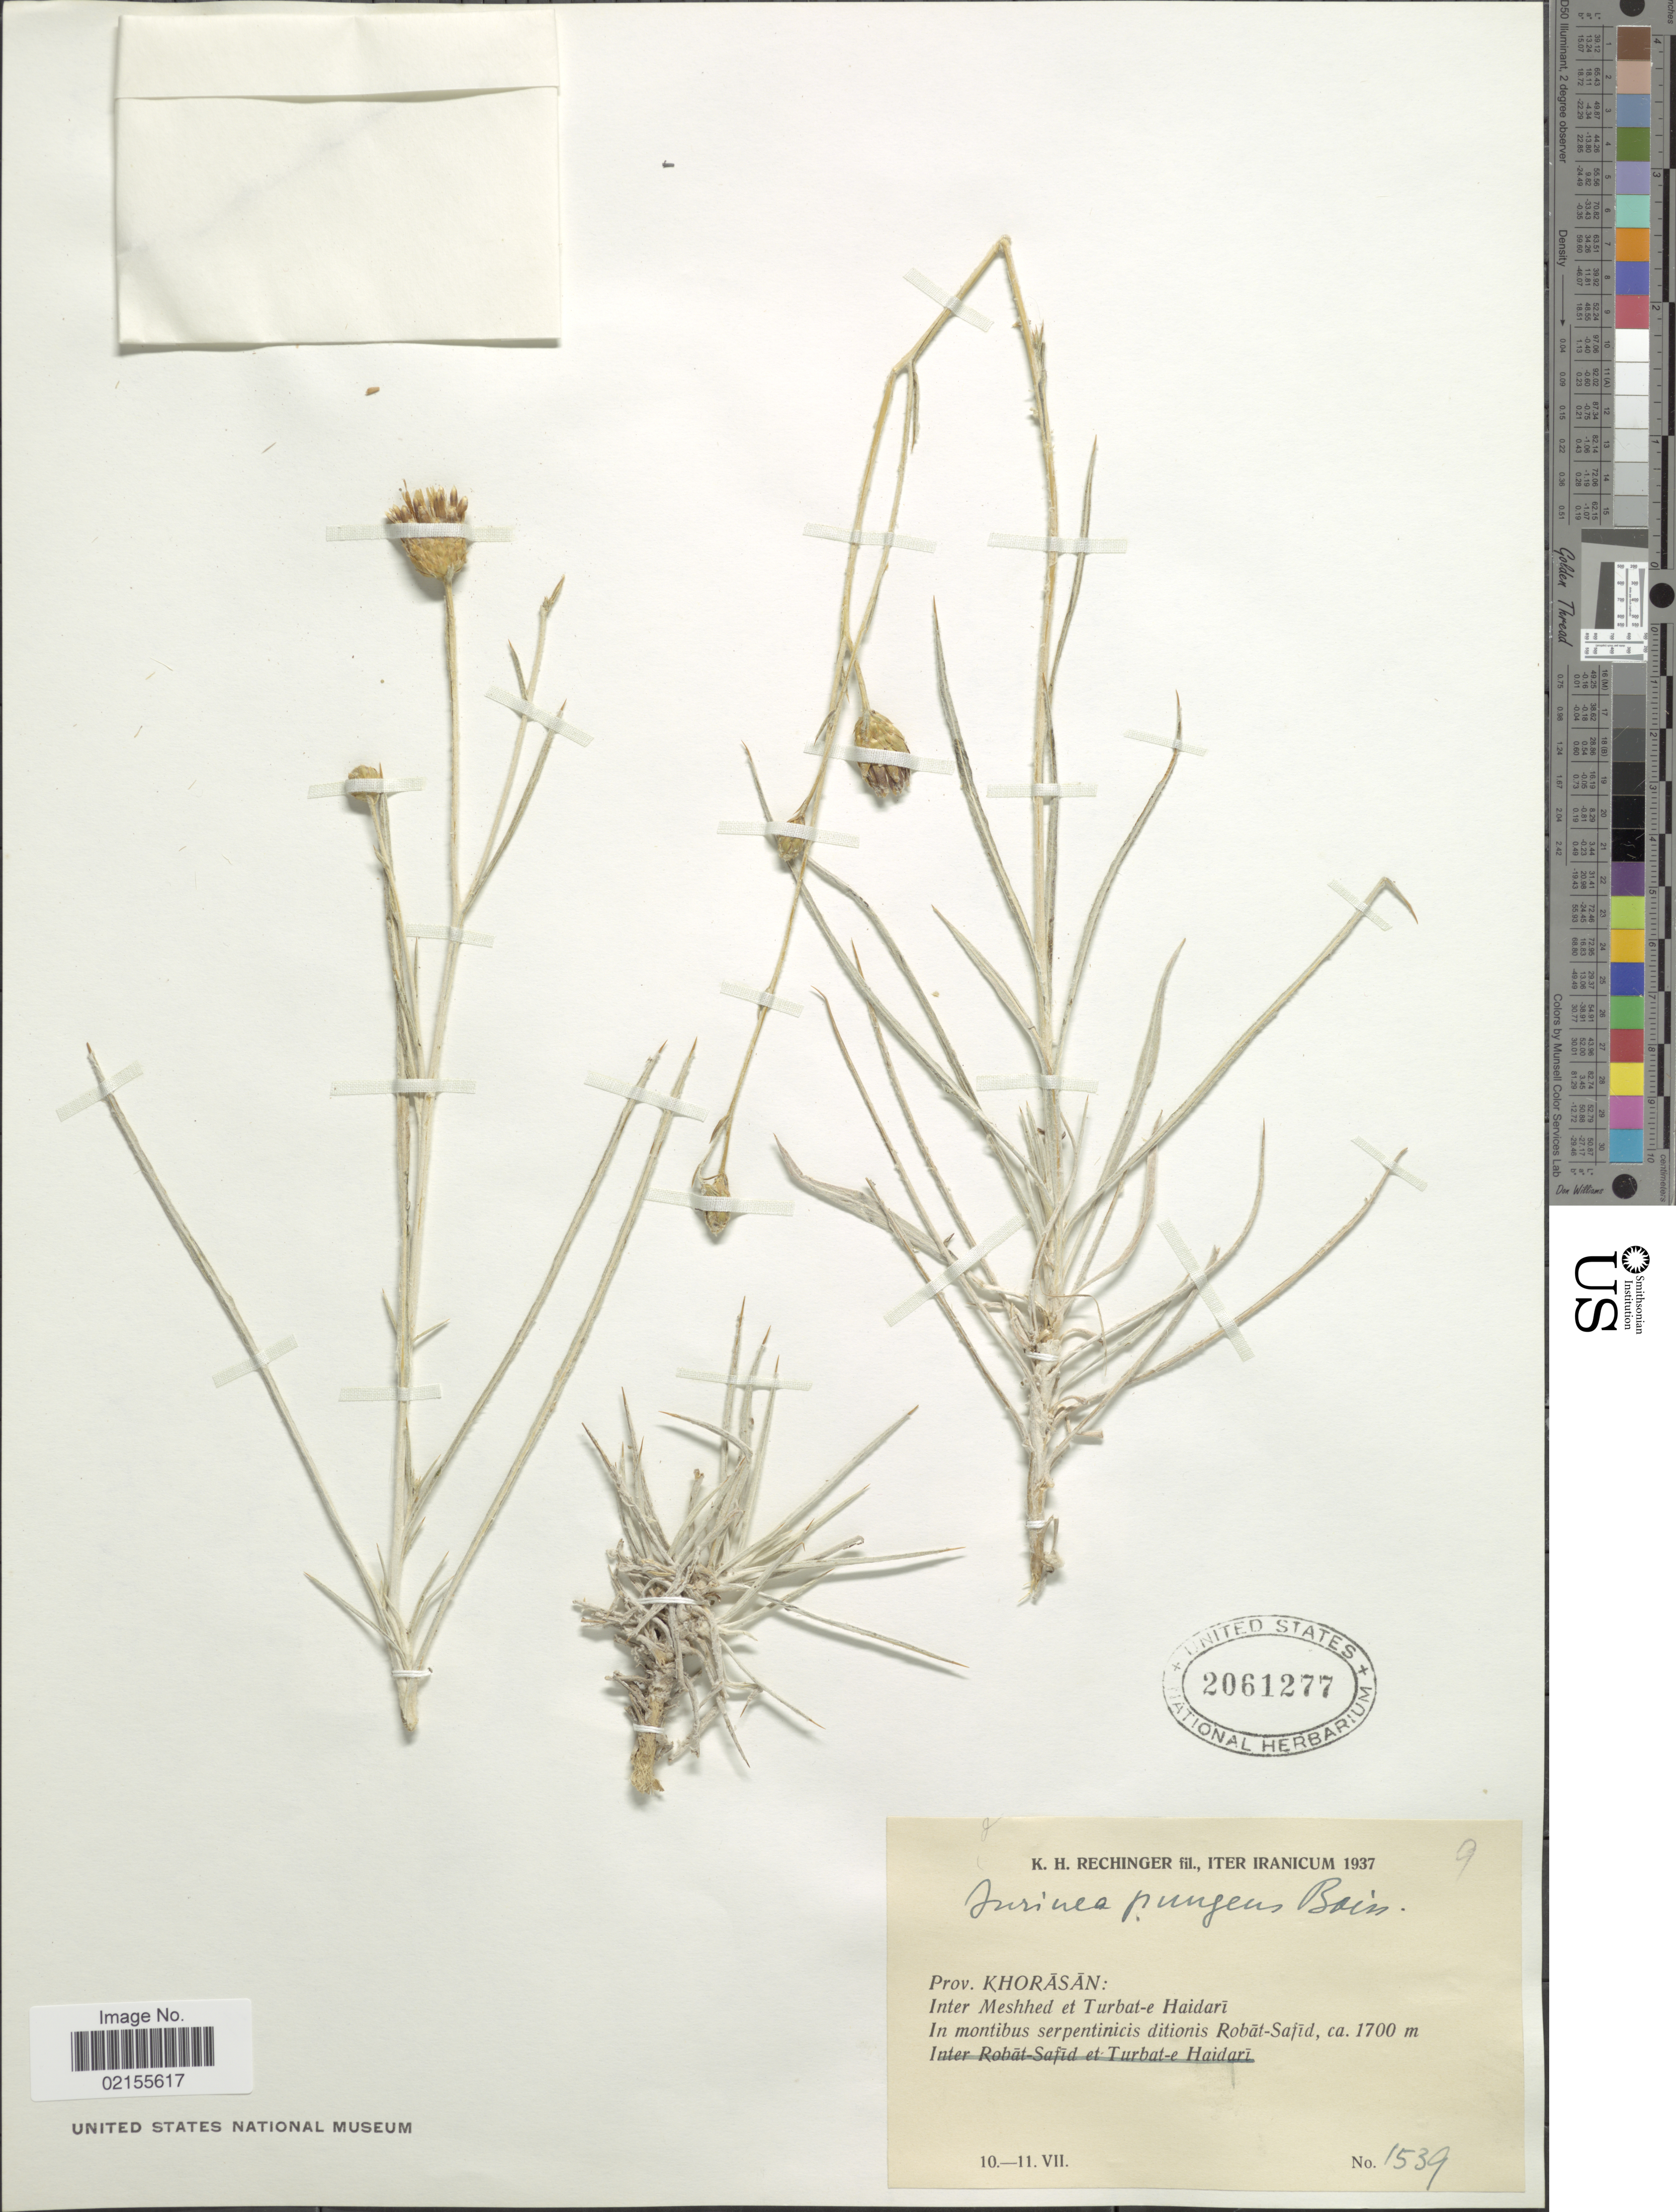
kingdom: Plantae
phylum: Tracheophyta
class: Magnoliopsida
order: Asterales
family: Asteraceae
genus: Jurinea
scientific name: Jurinea pungens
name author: Boiss.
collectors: K. H. Rechinger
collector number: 1539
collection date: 1937-07-10/1937-07-11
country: Iran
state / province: Khorasan [obsolete]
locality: Inter Meshhed et Turbat-e Haidari, In montibus serpentinicis ditionis Robat-Safid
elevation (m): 1700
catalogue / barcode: US 2061277